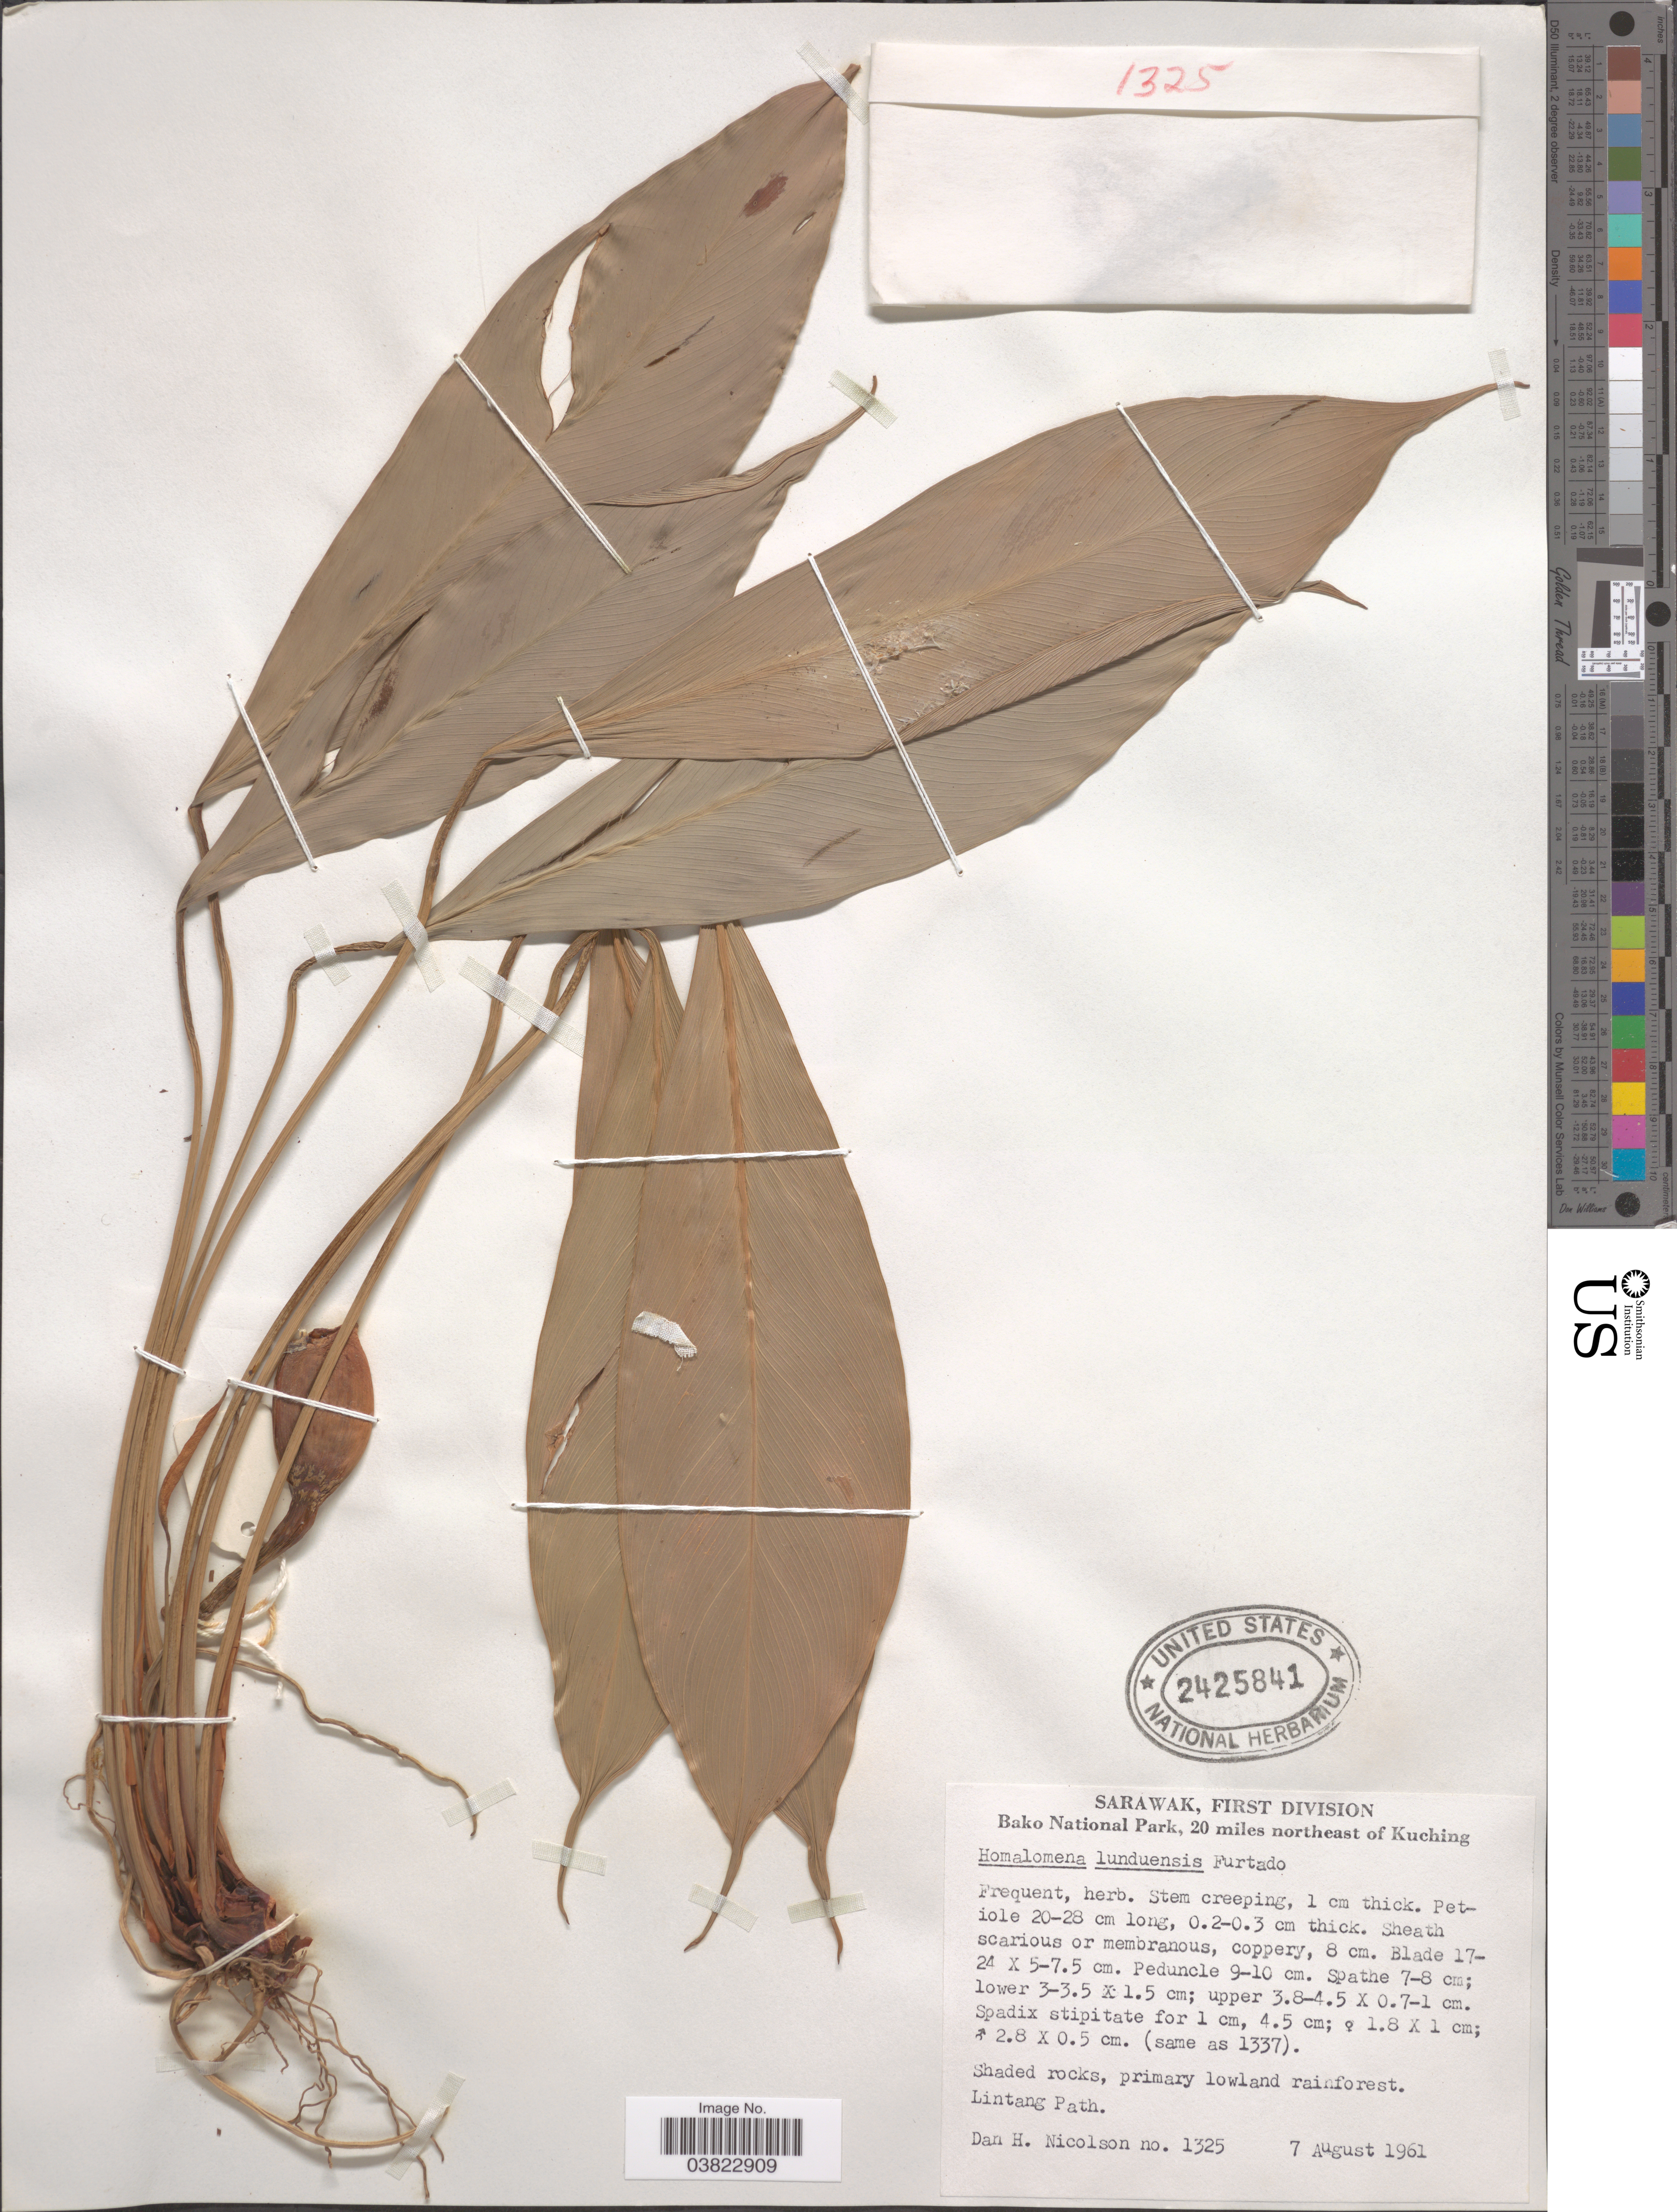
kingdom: Plantae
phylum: Tracheophyta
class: Liliopsida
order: Alismatales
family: Araceae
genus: Homalomena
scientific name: Homalomena lunduensis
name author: Furtado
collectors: D. H. Nicolson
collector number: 1325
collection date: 1961-08-07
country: Malaysia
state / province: Sarawak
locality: First Division. Bako National Park, 20 miles northeast of Kuching. Lintang Path.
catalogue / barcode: US 2425841